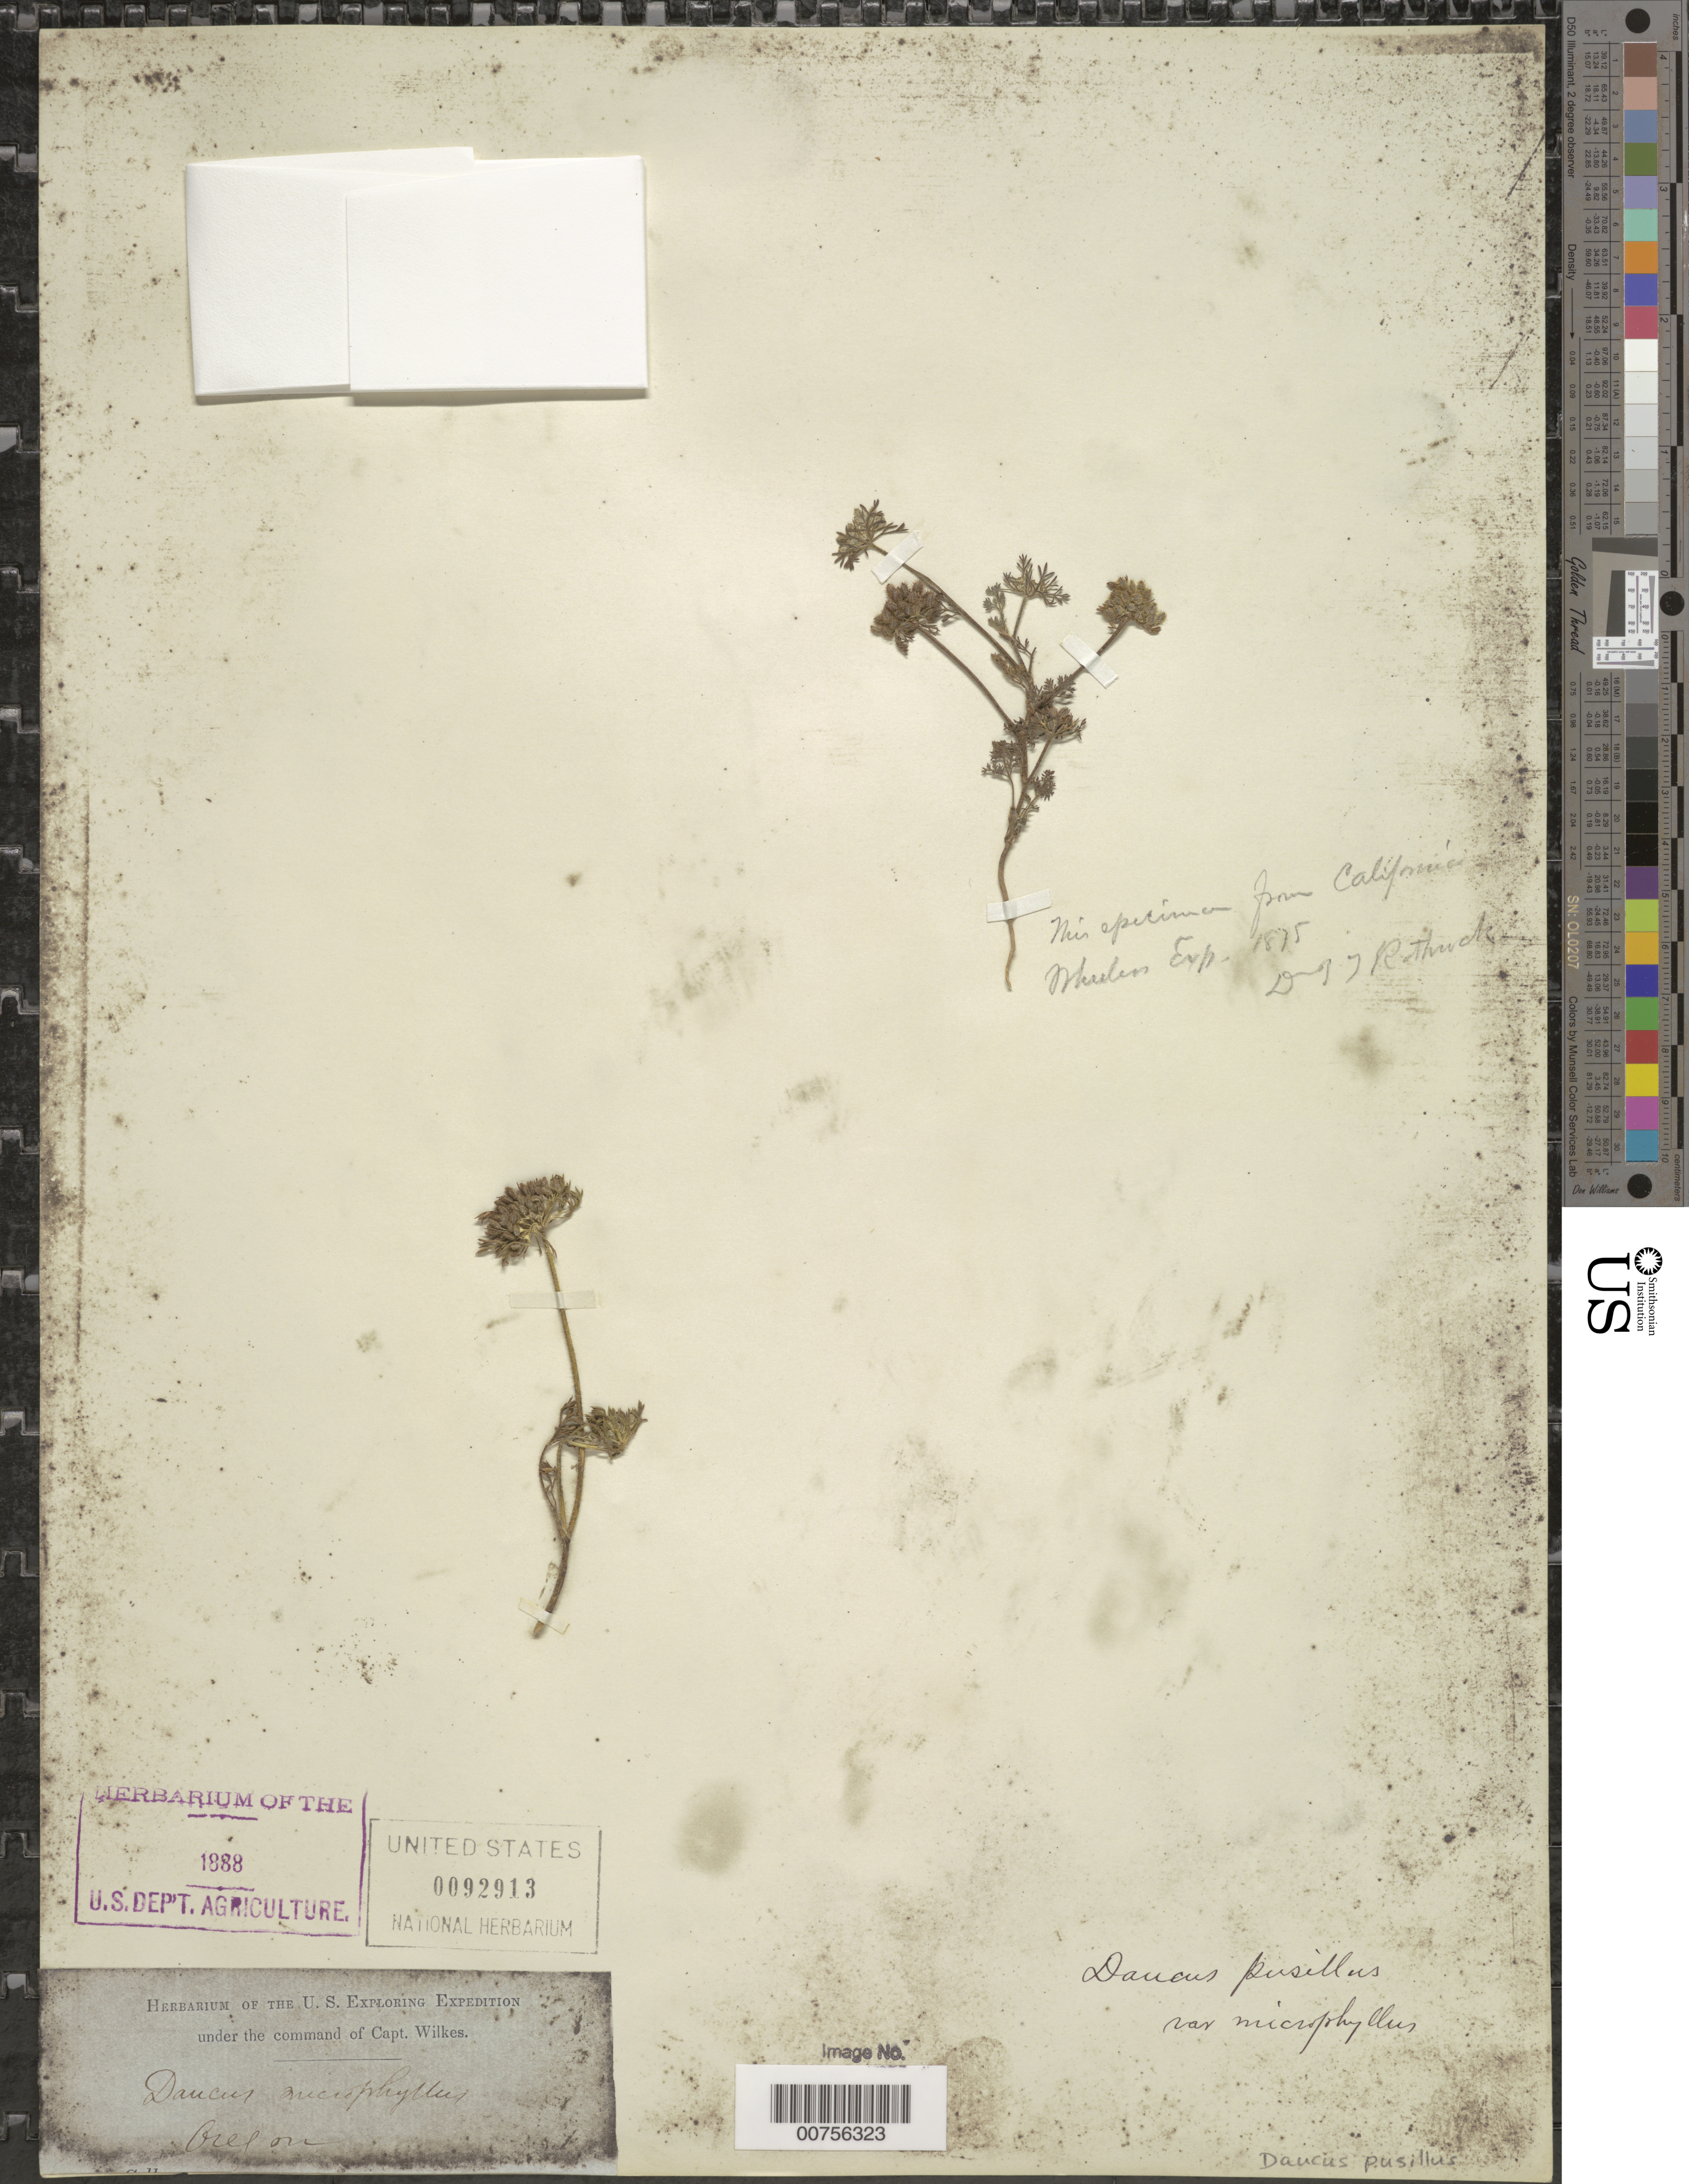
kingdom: Plantae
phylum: Tracheophyta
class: Magnoliopsida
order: Apiales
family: Apiaceae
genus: Daucus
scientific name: Daucus pusillus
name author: Michx.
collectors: Wilkes Explor. Exped.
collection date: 1838/1842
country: United States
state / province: Oregon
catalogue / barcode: US 92913